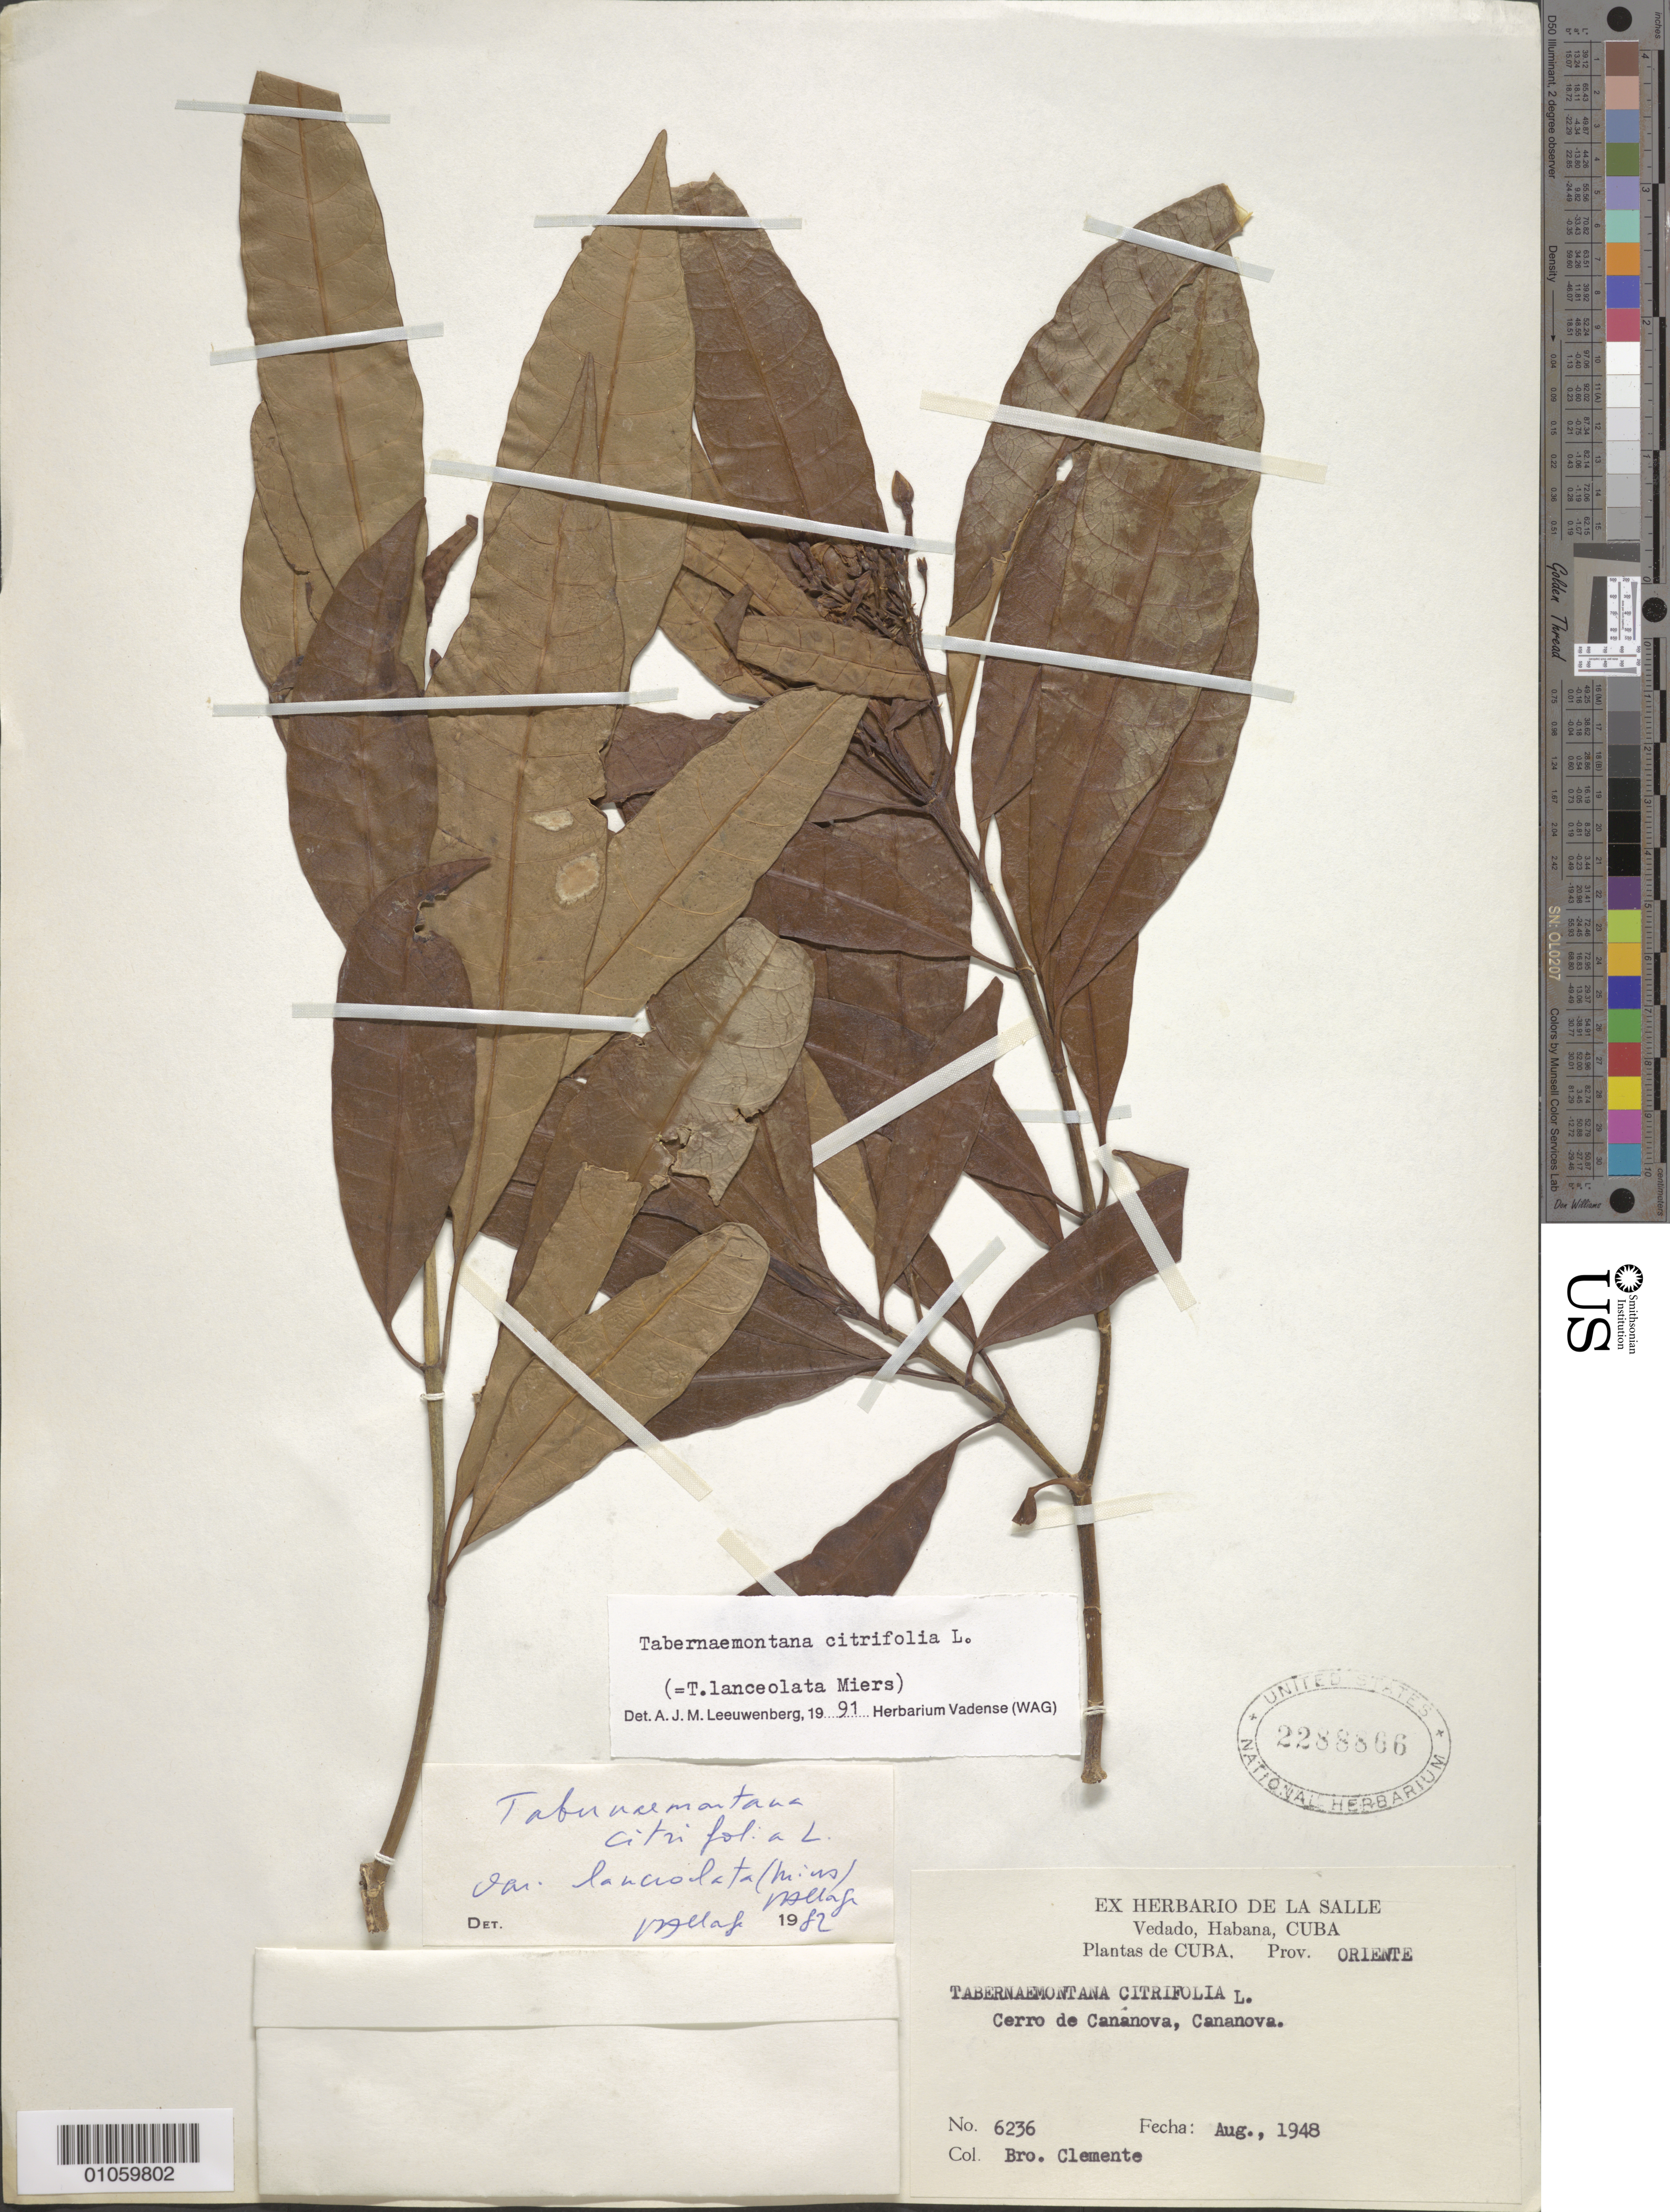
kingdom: Plantae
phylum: Tracheophyta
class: Magnoliopsida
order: Gentianales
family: Apocynaceae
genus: Tabernaemontana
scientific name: Tabernaemontana citrifolia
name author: L.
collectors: Bro. Clemente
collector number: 6236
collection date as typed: Aug 1948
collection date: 1948-08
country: Cuba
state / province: Oriente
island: Cuba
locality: Cerro de Cananova, Cananova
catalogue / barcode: US 2288866